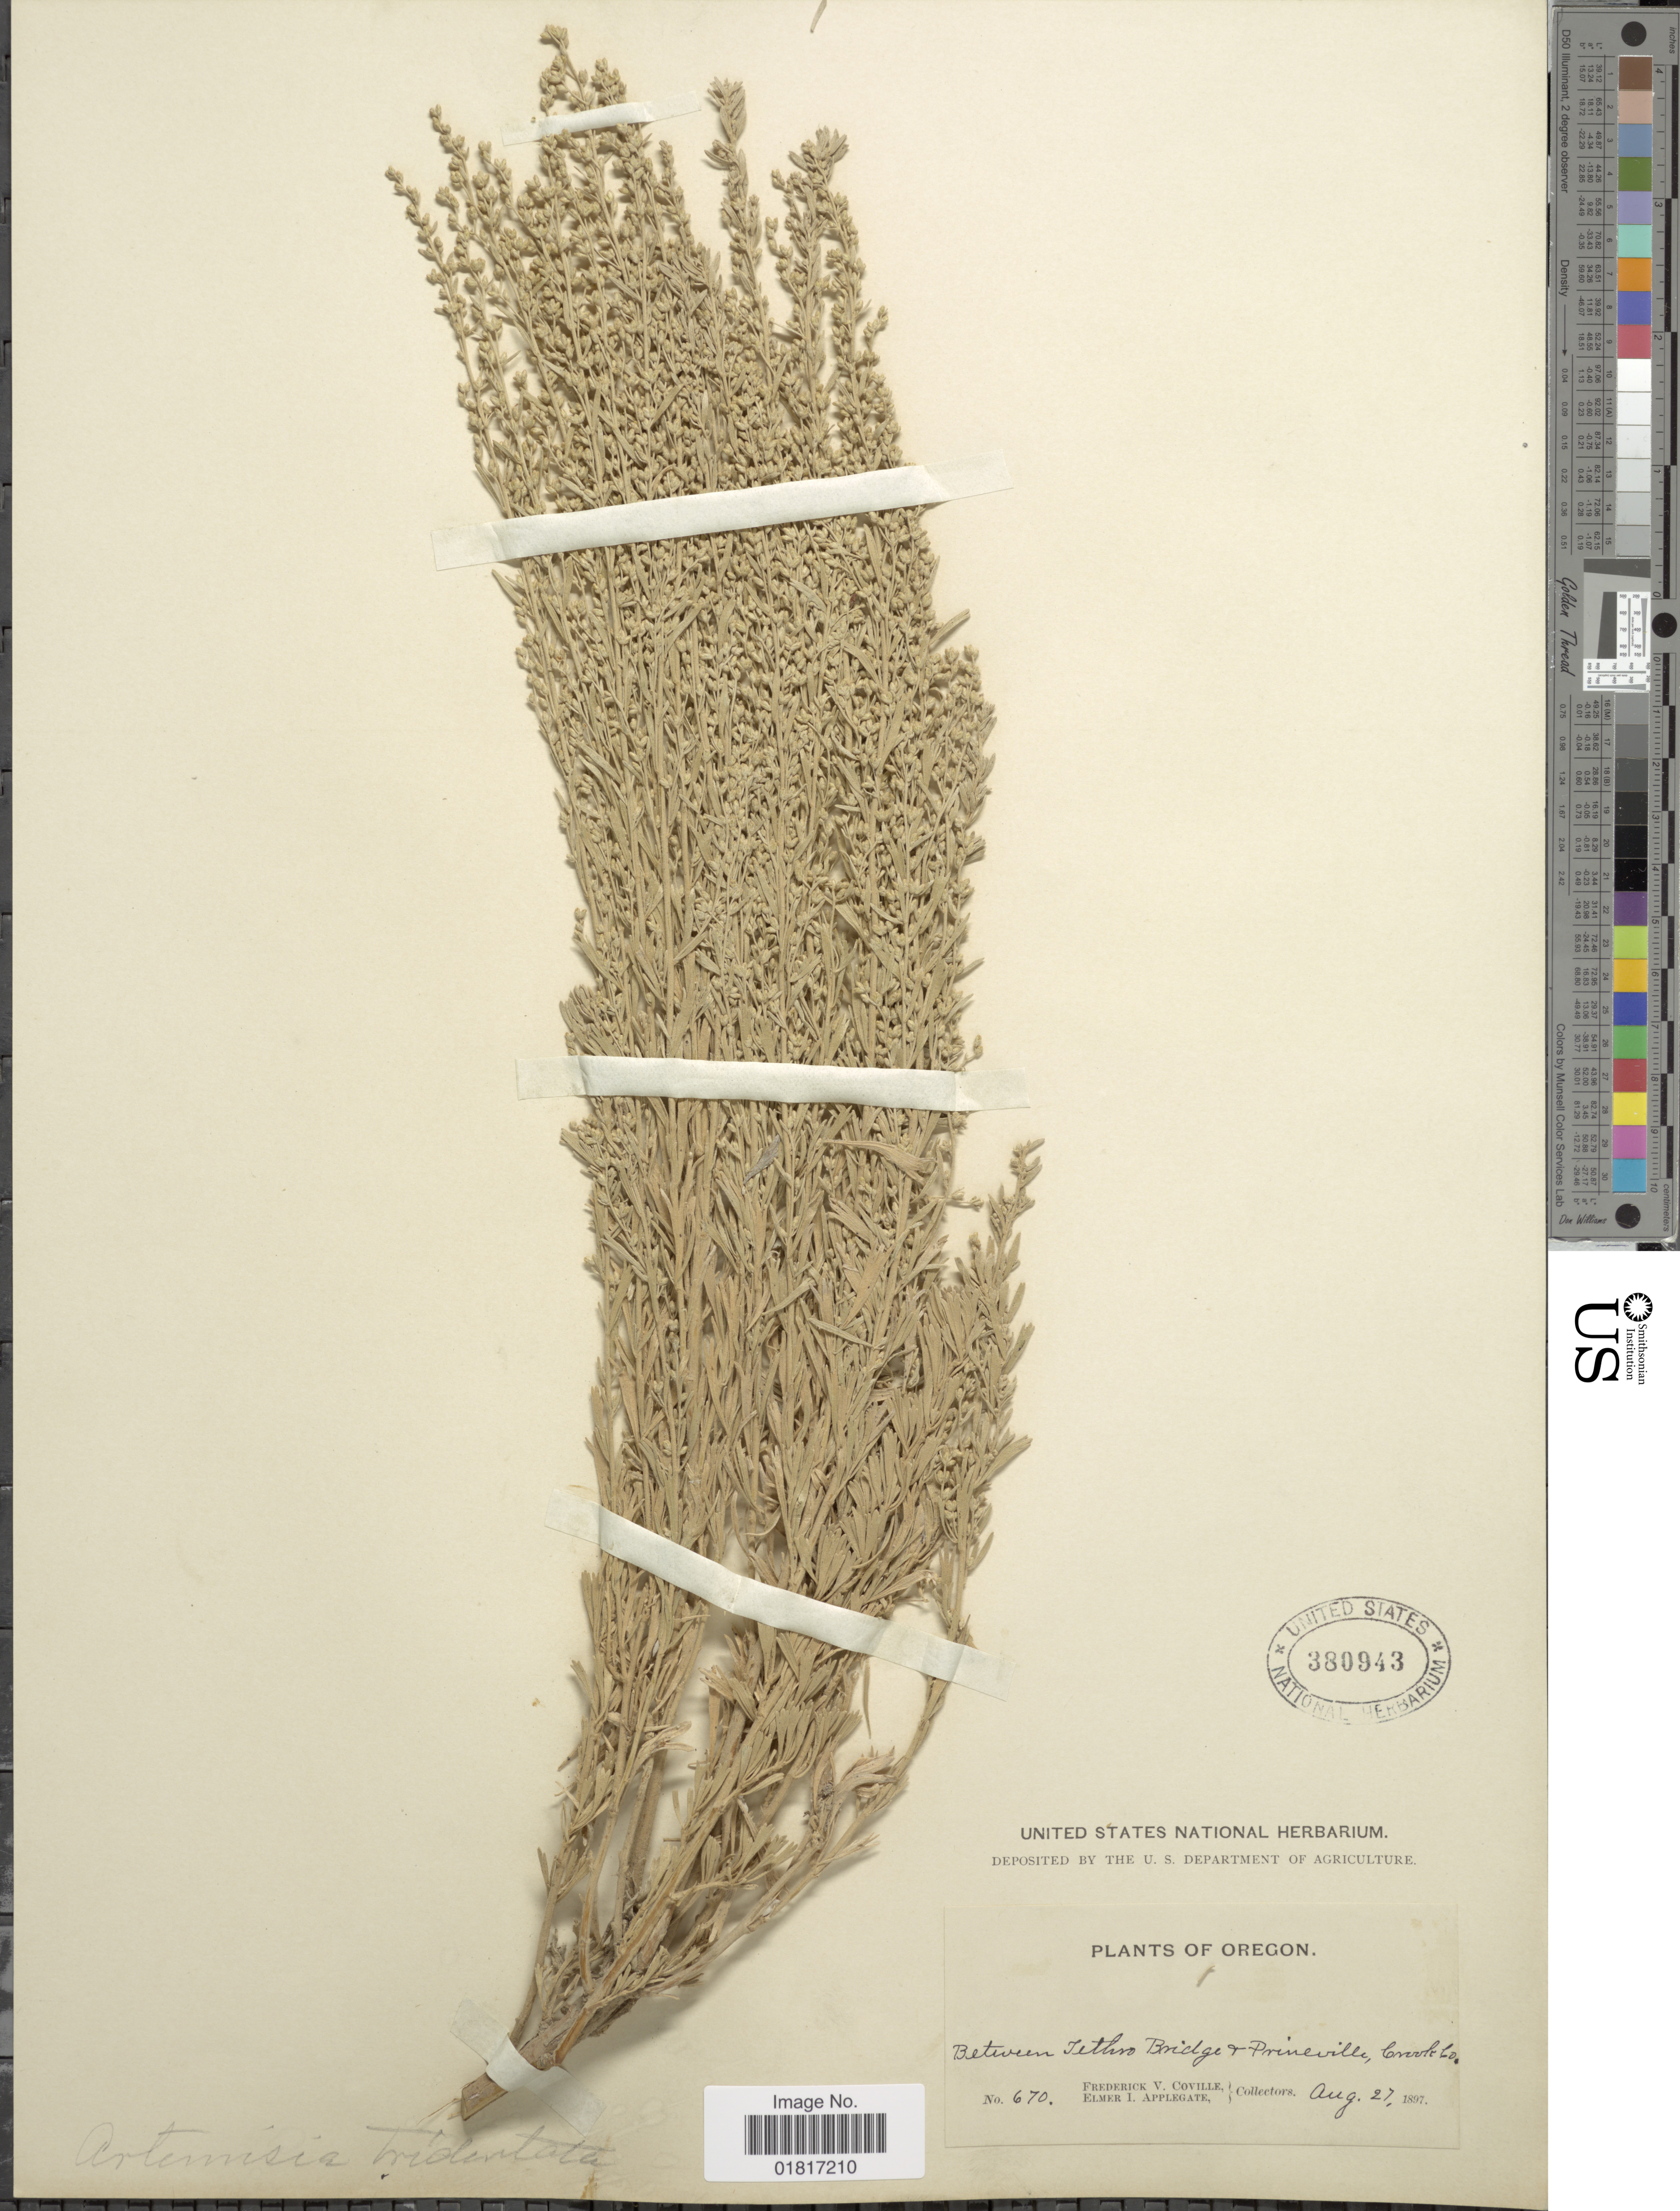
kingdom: Plantae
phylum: Tracheophyta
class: Magnoliopsida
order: Asterales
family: Asteraceae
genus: Artemisia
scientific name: Artemisia tridentata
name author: Nutt.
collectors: F. V. Coville & E. I. Applegate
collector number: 670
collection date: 1897-08-27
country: United States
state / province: Oregon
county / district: Crook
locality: Between Jethro Bridge & Prineville, Crook Co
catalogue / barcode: US 380943